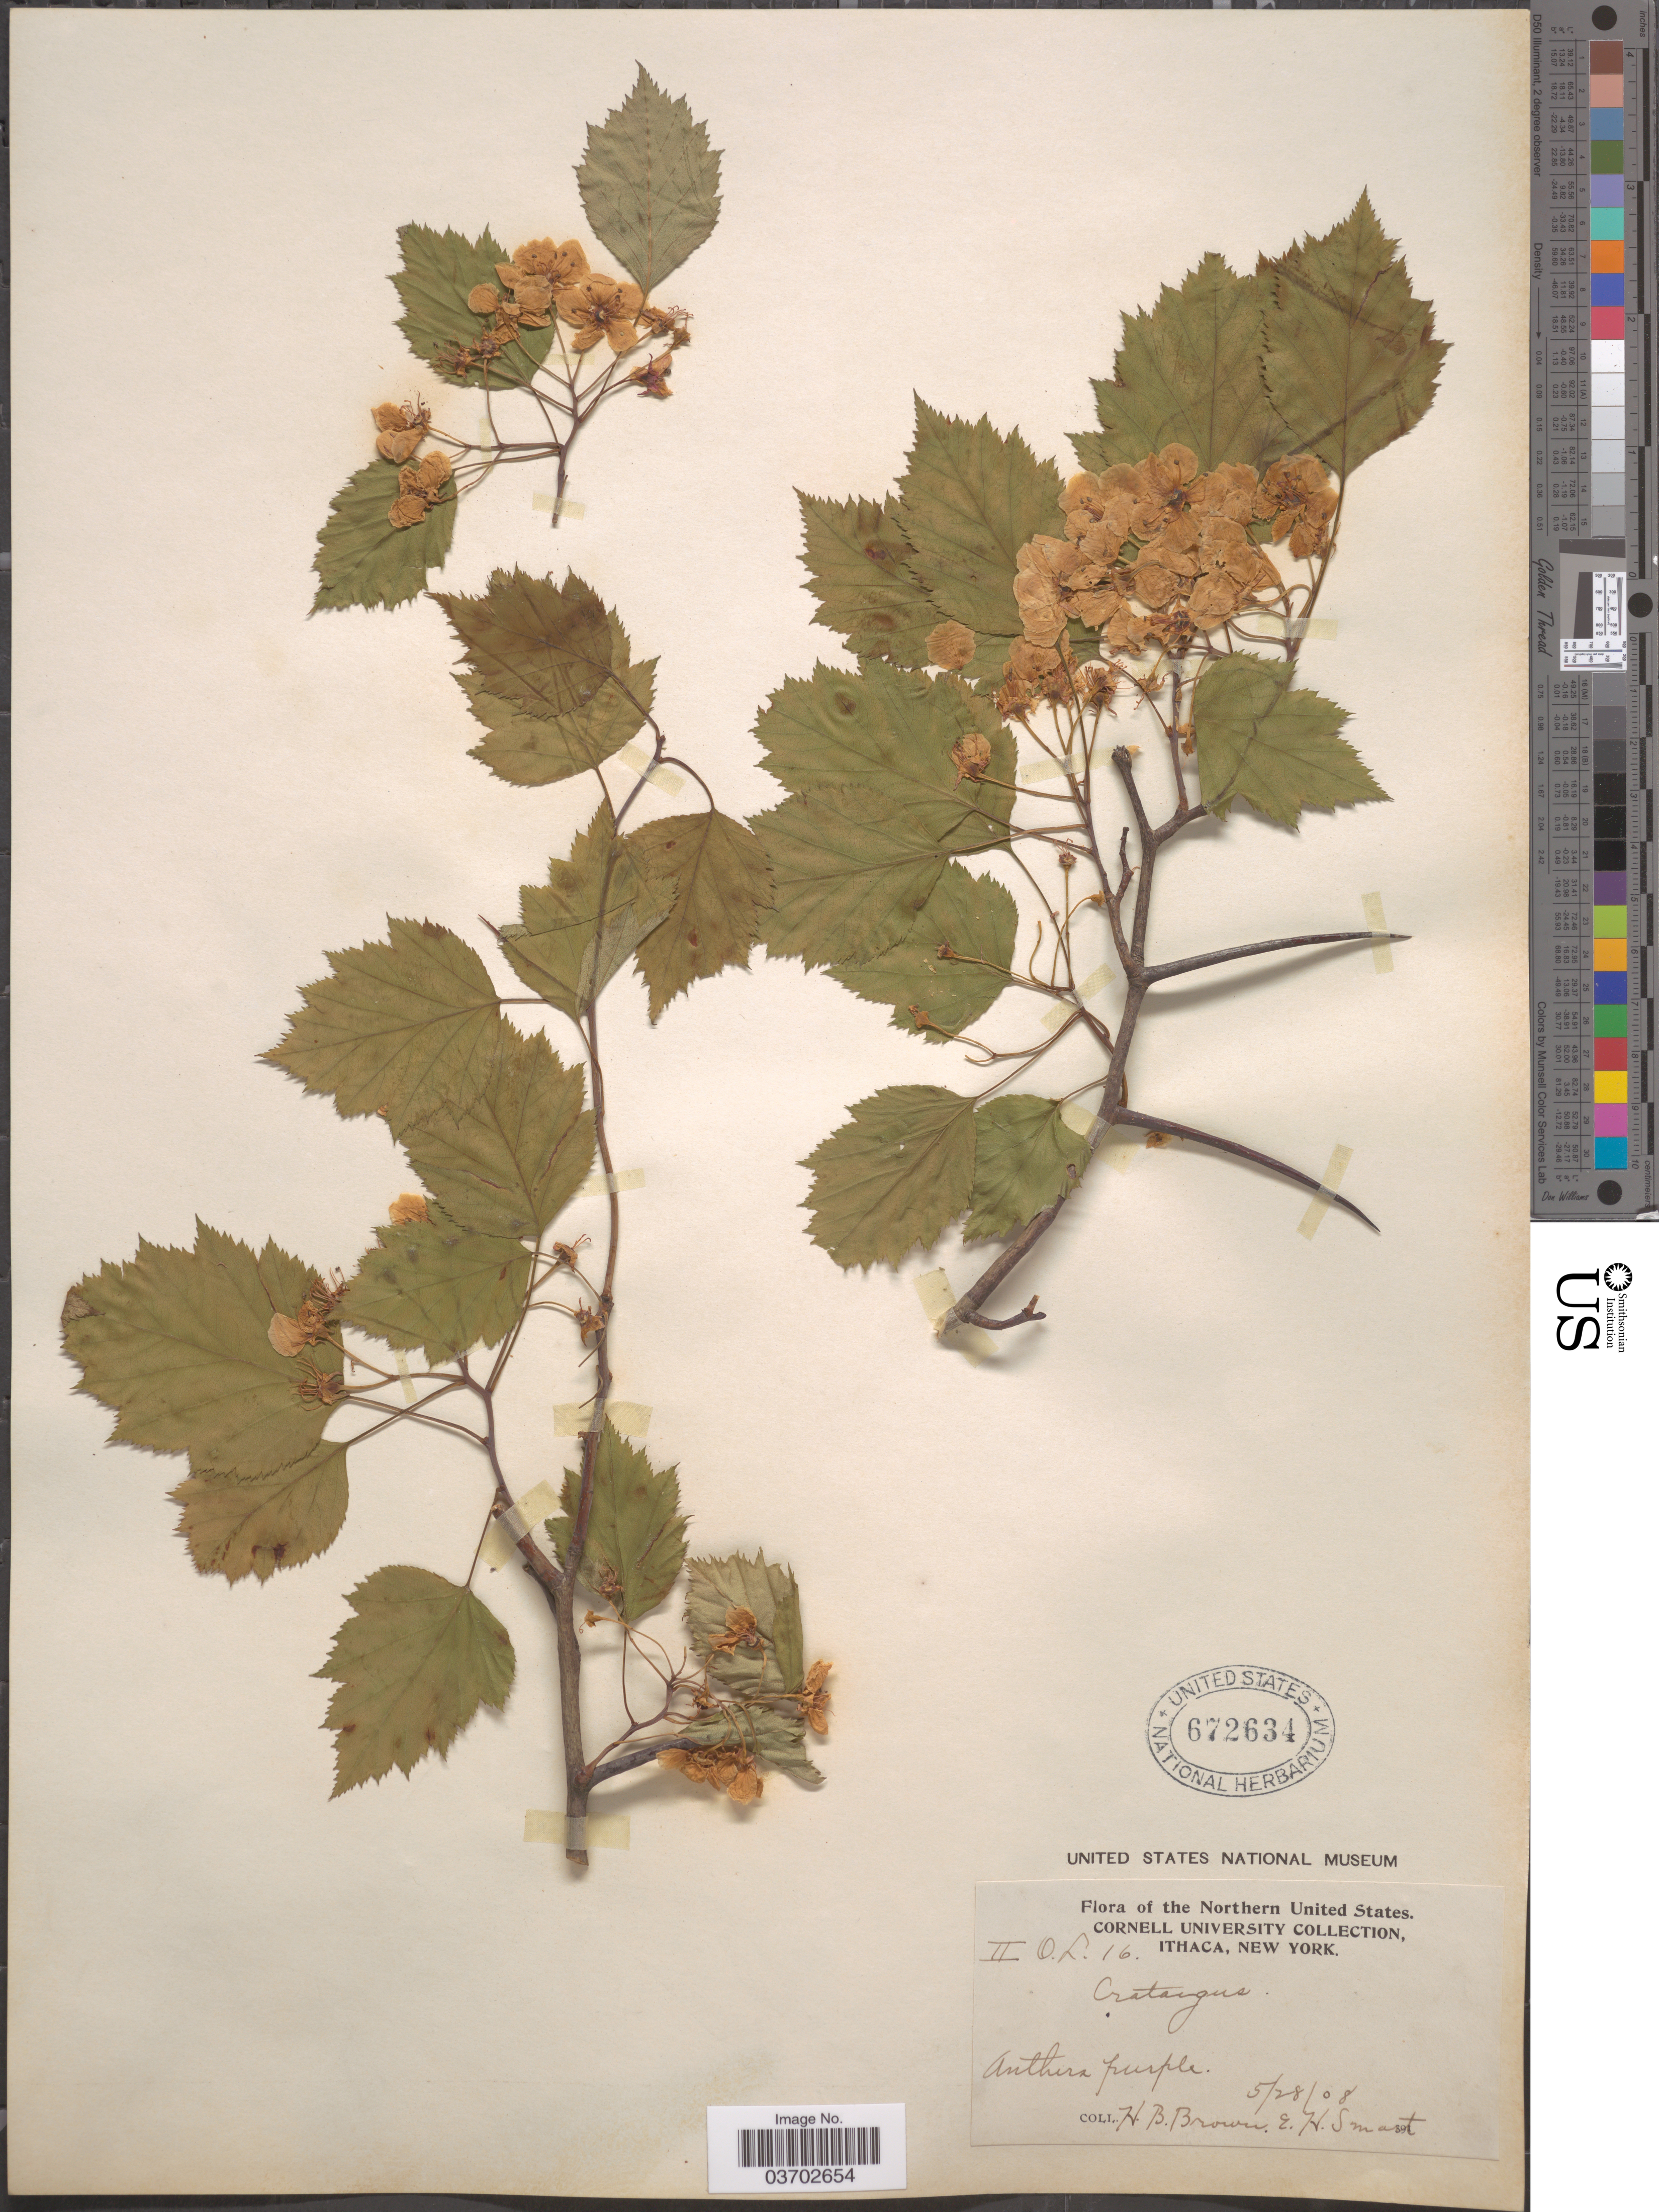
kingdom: Plantae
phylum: Tracheophyta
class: Magnoliopsida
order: Rosales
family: Rosaceae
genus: Crataegus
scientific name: Crataegus sp.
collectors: H. B. Brown & E. Smart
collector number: IIO.L.16?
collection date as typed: Transcribed d/m/y: 28/5/8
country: United States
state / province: New York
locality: Northern United States.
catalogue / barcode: US 672634